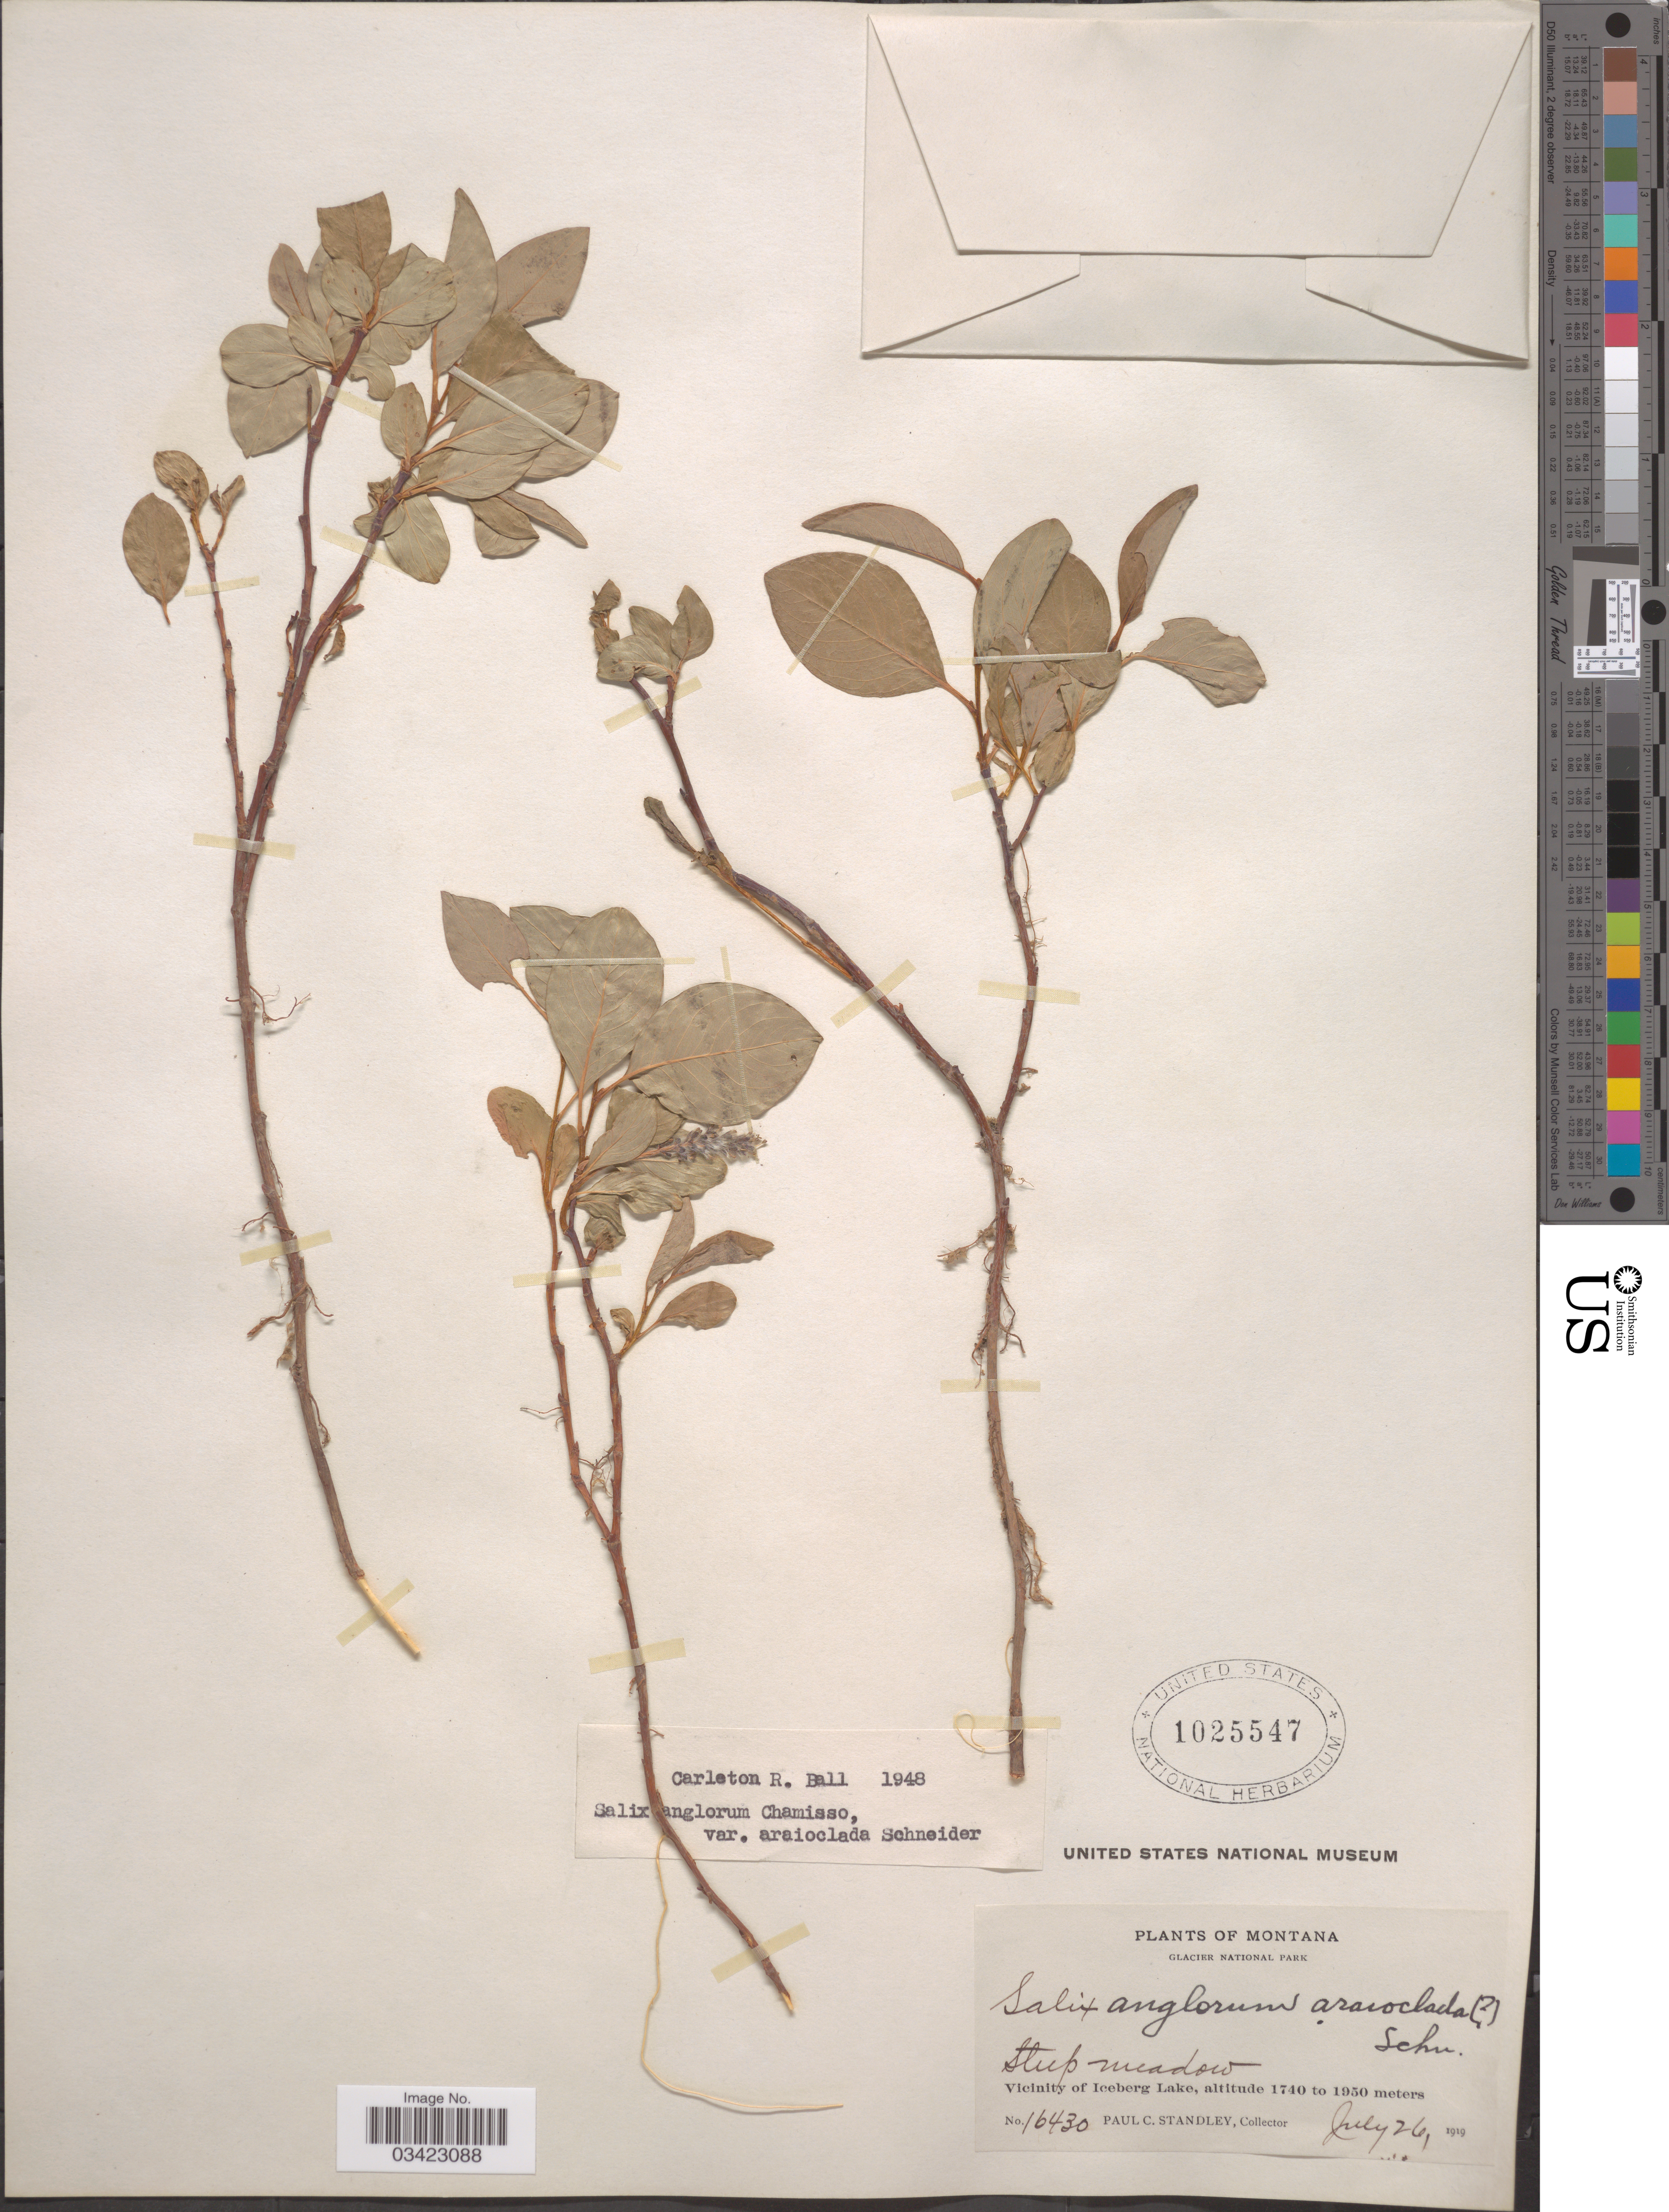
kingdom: Plantae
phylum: Tracheophyta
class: Magnoliopsida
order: Malpighiales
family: Salicaceae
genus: Salix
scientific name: Salix anglorum var. araioclada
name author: C.K. Schneid.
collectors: P. C. Standley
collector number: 16430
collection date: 1919-07-26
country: United States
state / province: Montana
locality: Glacier National Park. Vicinity of Iceberg Lake.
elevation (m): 1740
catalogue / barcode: US 1025547